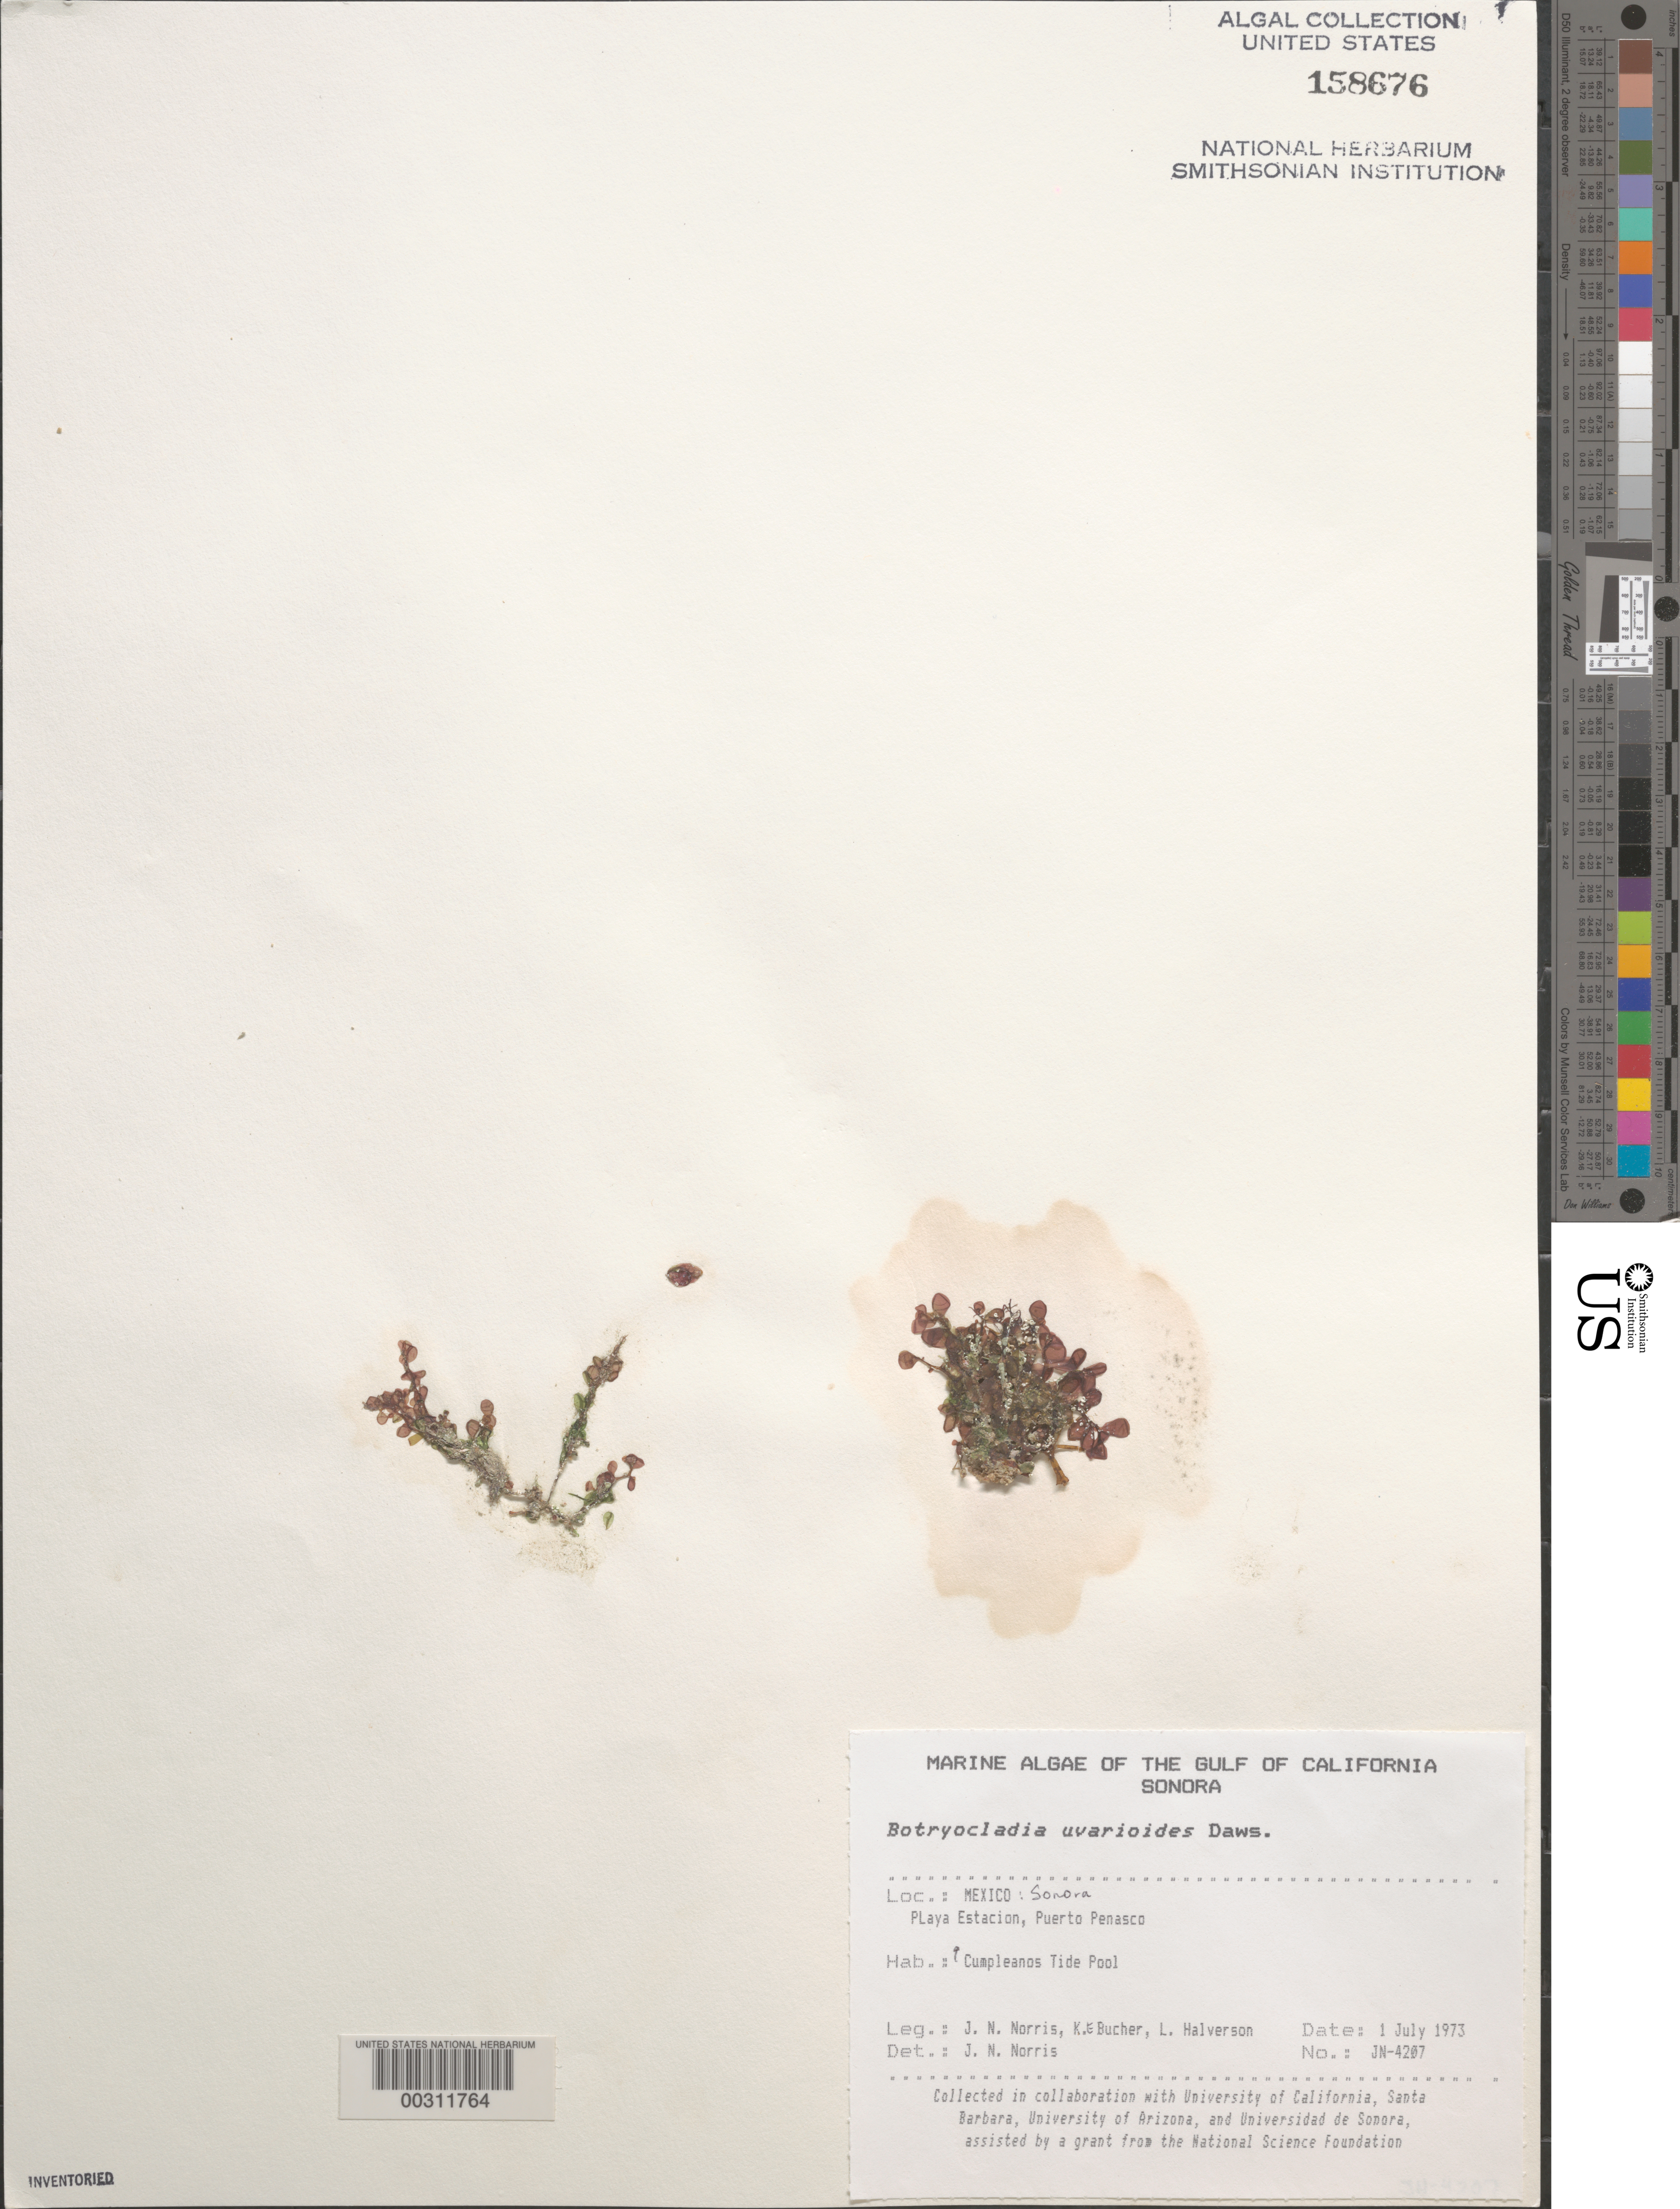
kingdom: Plantae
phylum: Rhodophyta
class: Florideophyceae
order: Rhodymeniales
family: Rhodymeniaceae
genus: Botryocladia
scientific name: Botryocladia uvarioides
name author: E.Y. Dawson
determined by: Norris, James N.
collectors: J. N. Norris, K. E. Bucher & L. Halverson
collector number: JN-4207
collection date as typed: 01 Jul 1973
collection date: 1973-07-01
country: Mexico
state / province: Sonora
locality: Playa Estacion, Puerto Penasco, Cumpleanos Tide Pool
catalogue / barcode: US 158676